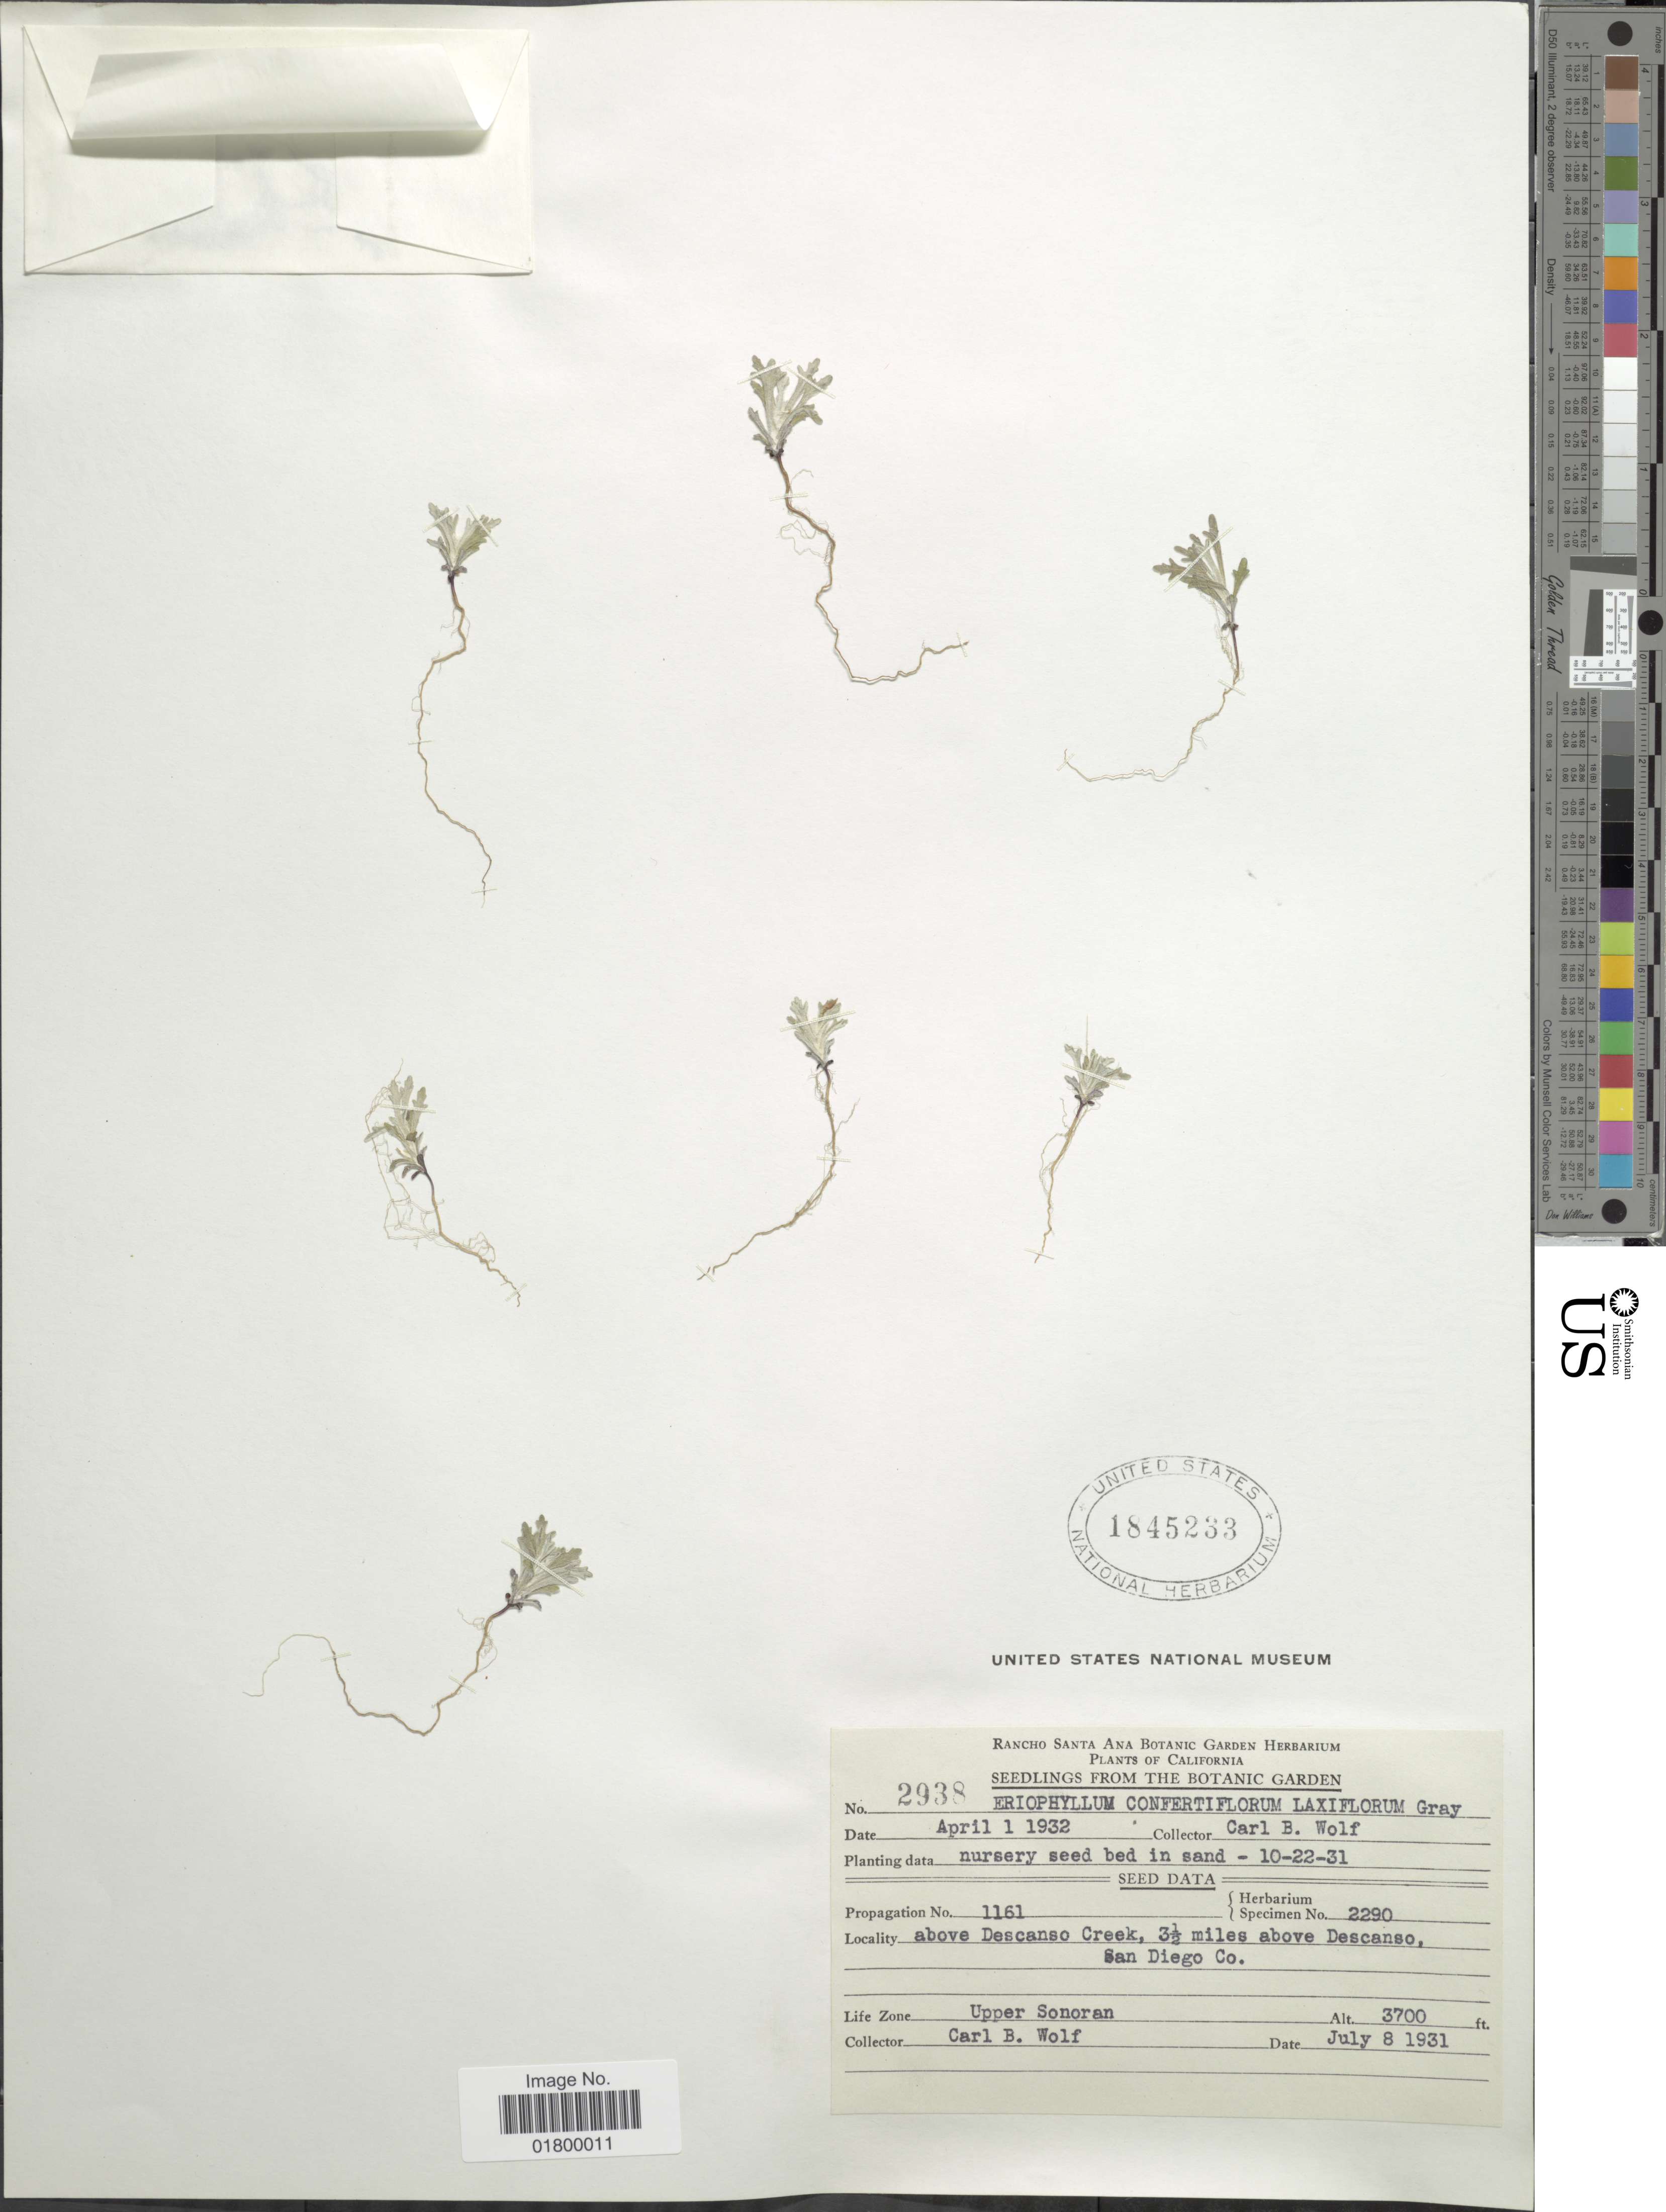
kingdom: Plantae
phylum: Tracheophyta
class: Magnoliopsida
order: Asterales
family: Asteraceae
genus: Eriophyllum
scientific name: Eriophyllum confertiflorum var. laxiflorum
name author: A. Gray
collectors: C. B. Wolf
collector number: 2938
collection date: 1931-07-08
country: United States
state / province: California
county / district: San Diego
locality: Above Descanso Creek, 3½ miles above Descanso, San Diego Co. Life Zone Upper Sonoran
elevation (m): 1128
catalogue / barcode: US 1845233